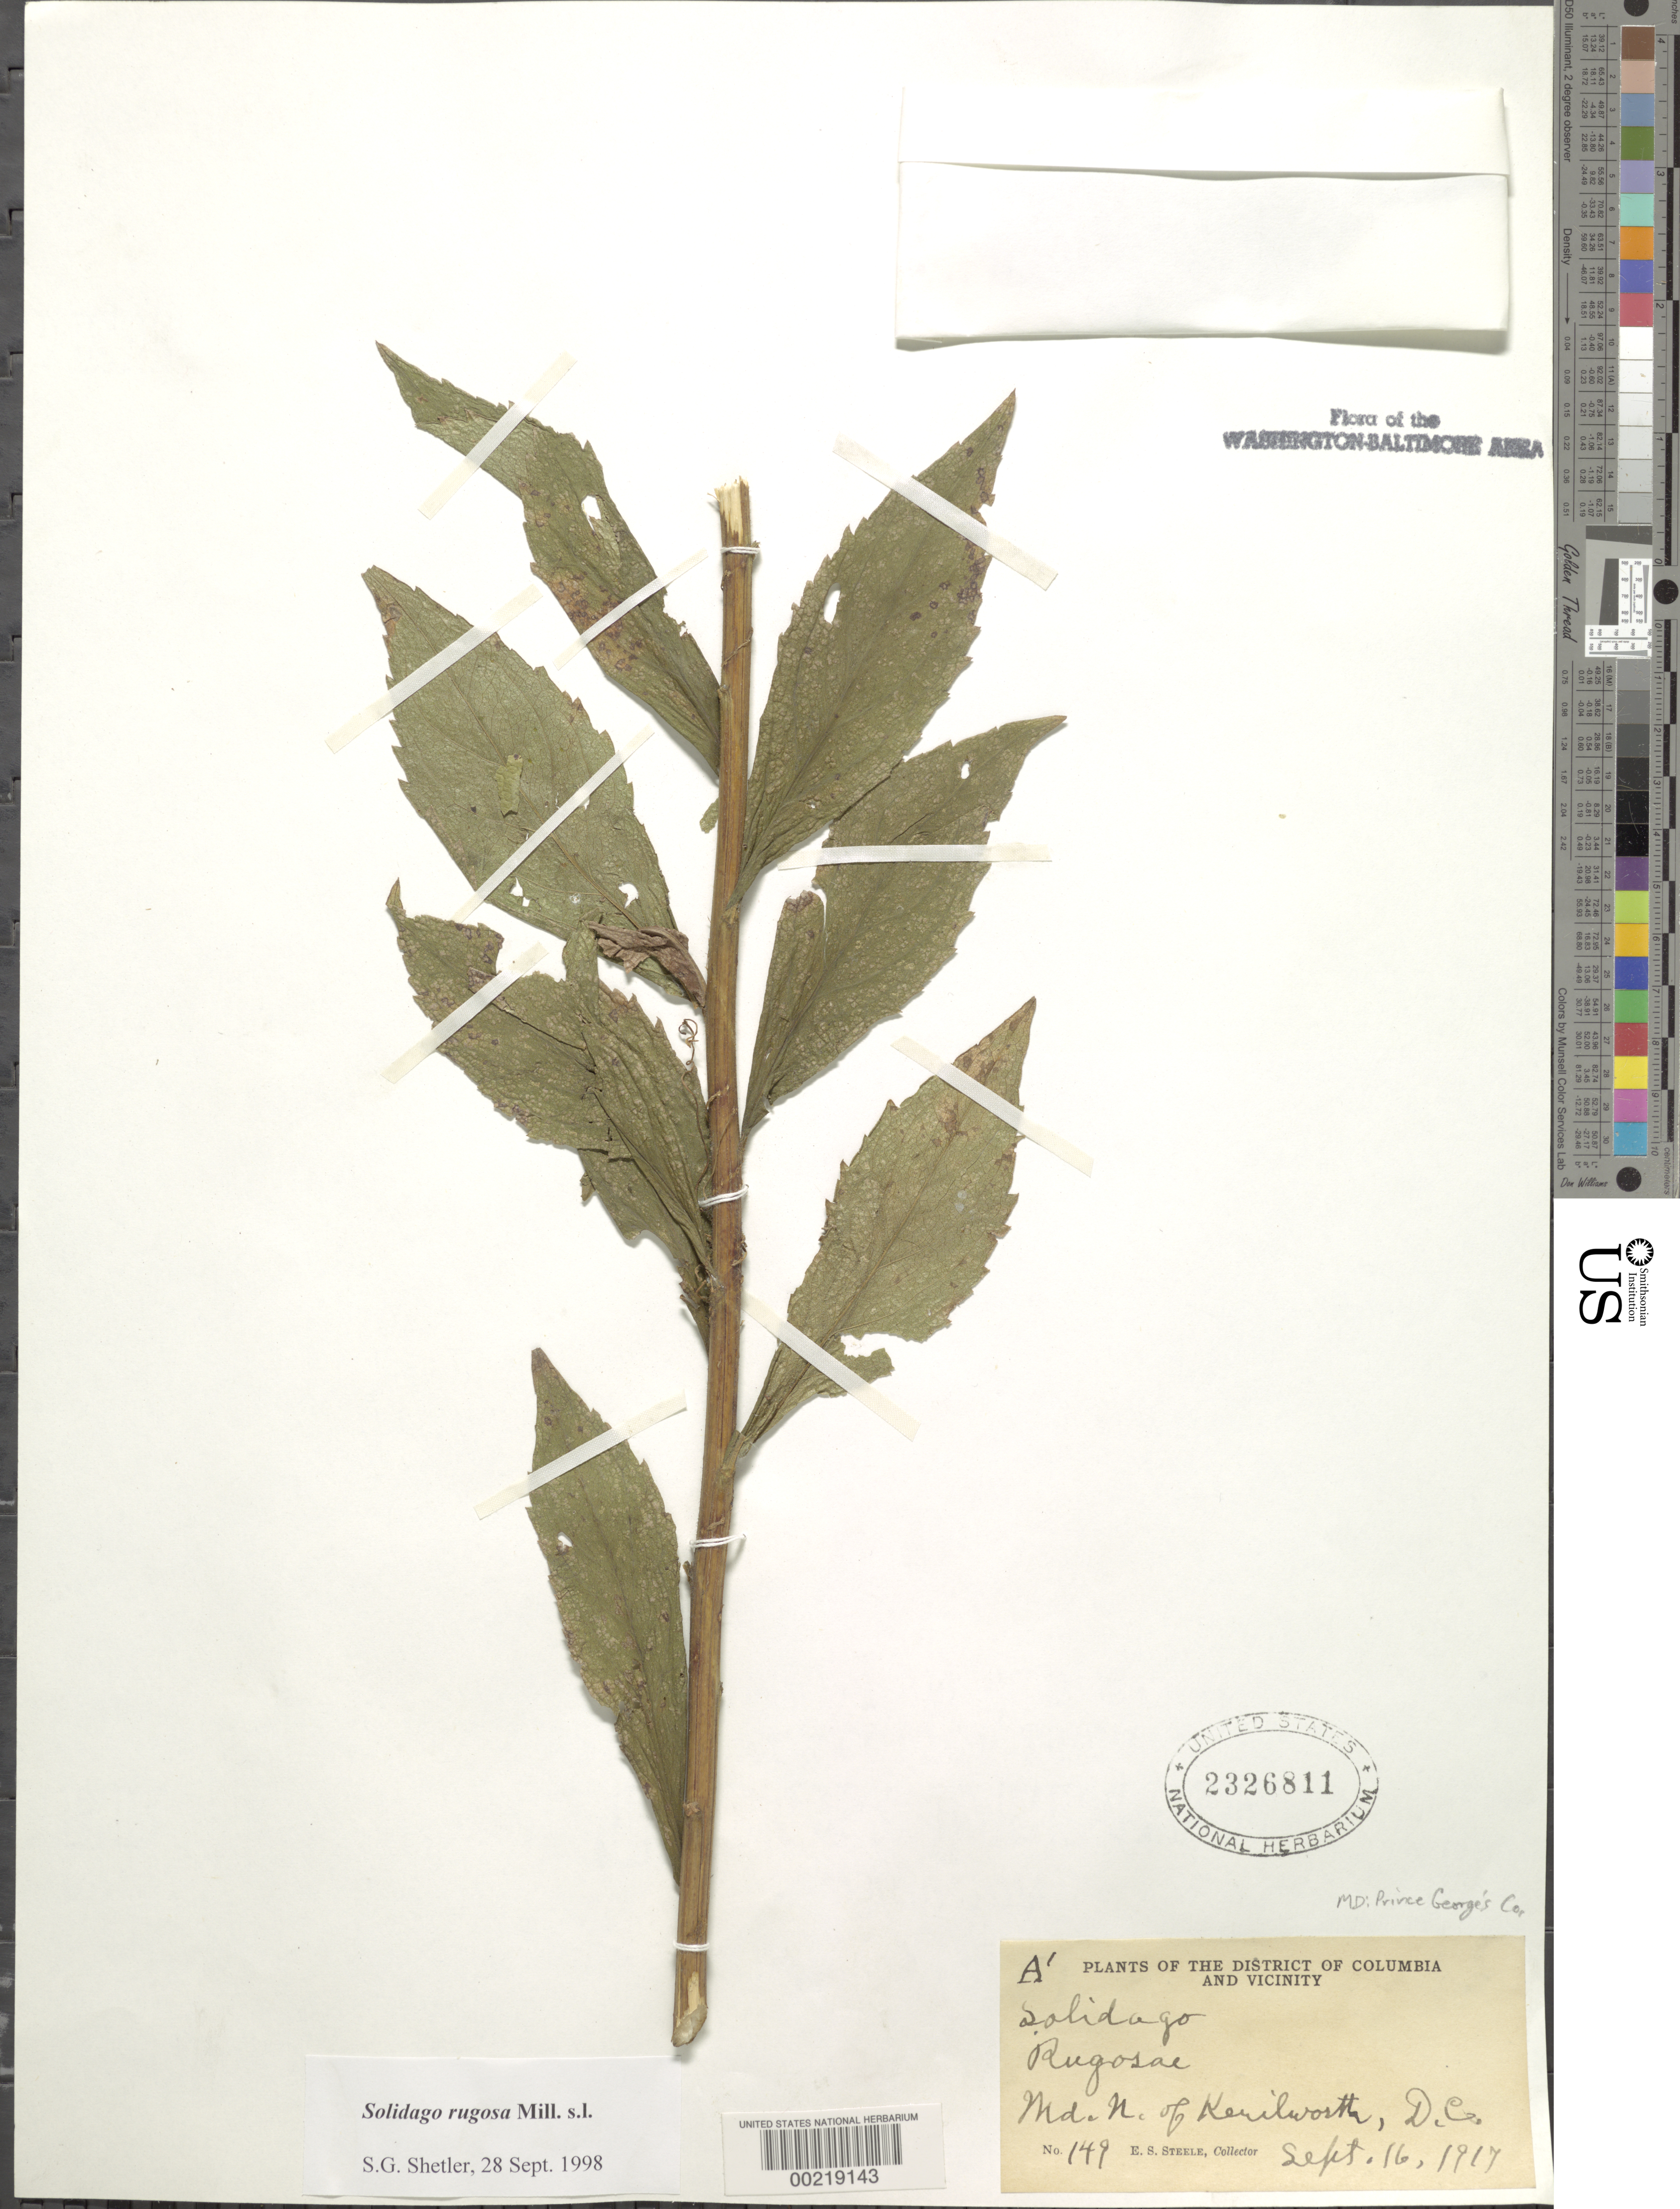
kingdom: Plantae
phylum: Tracheophyta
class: Magnoliopsida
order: Asterales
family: Asteraceae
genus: Solidago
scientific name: Solidago rugosa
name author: Mill.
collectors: E. Steele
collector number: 149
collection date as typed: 16 Sep 1917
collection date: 1917-09-16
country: United States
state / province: Maryland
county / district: Prince George's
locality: North of Kenilworth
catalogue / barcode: US 2326811